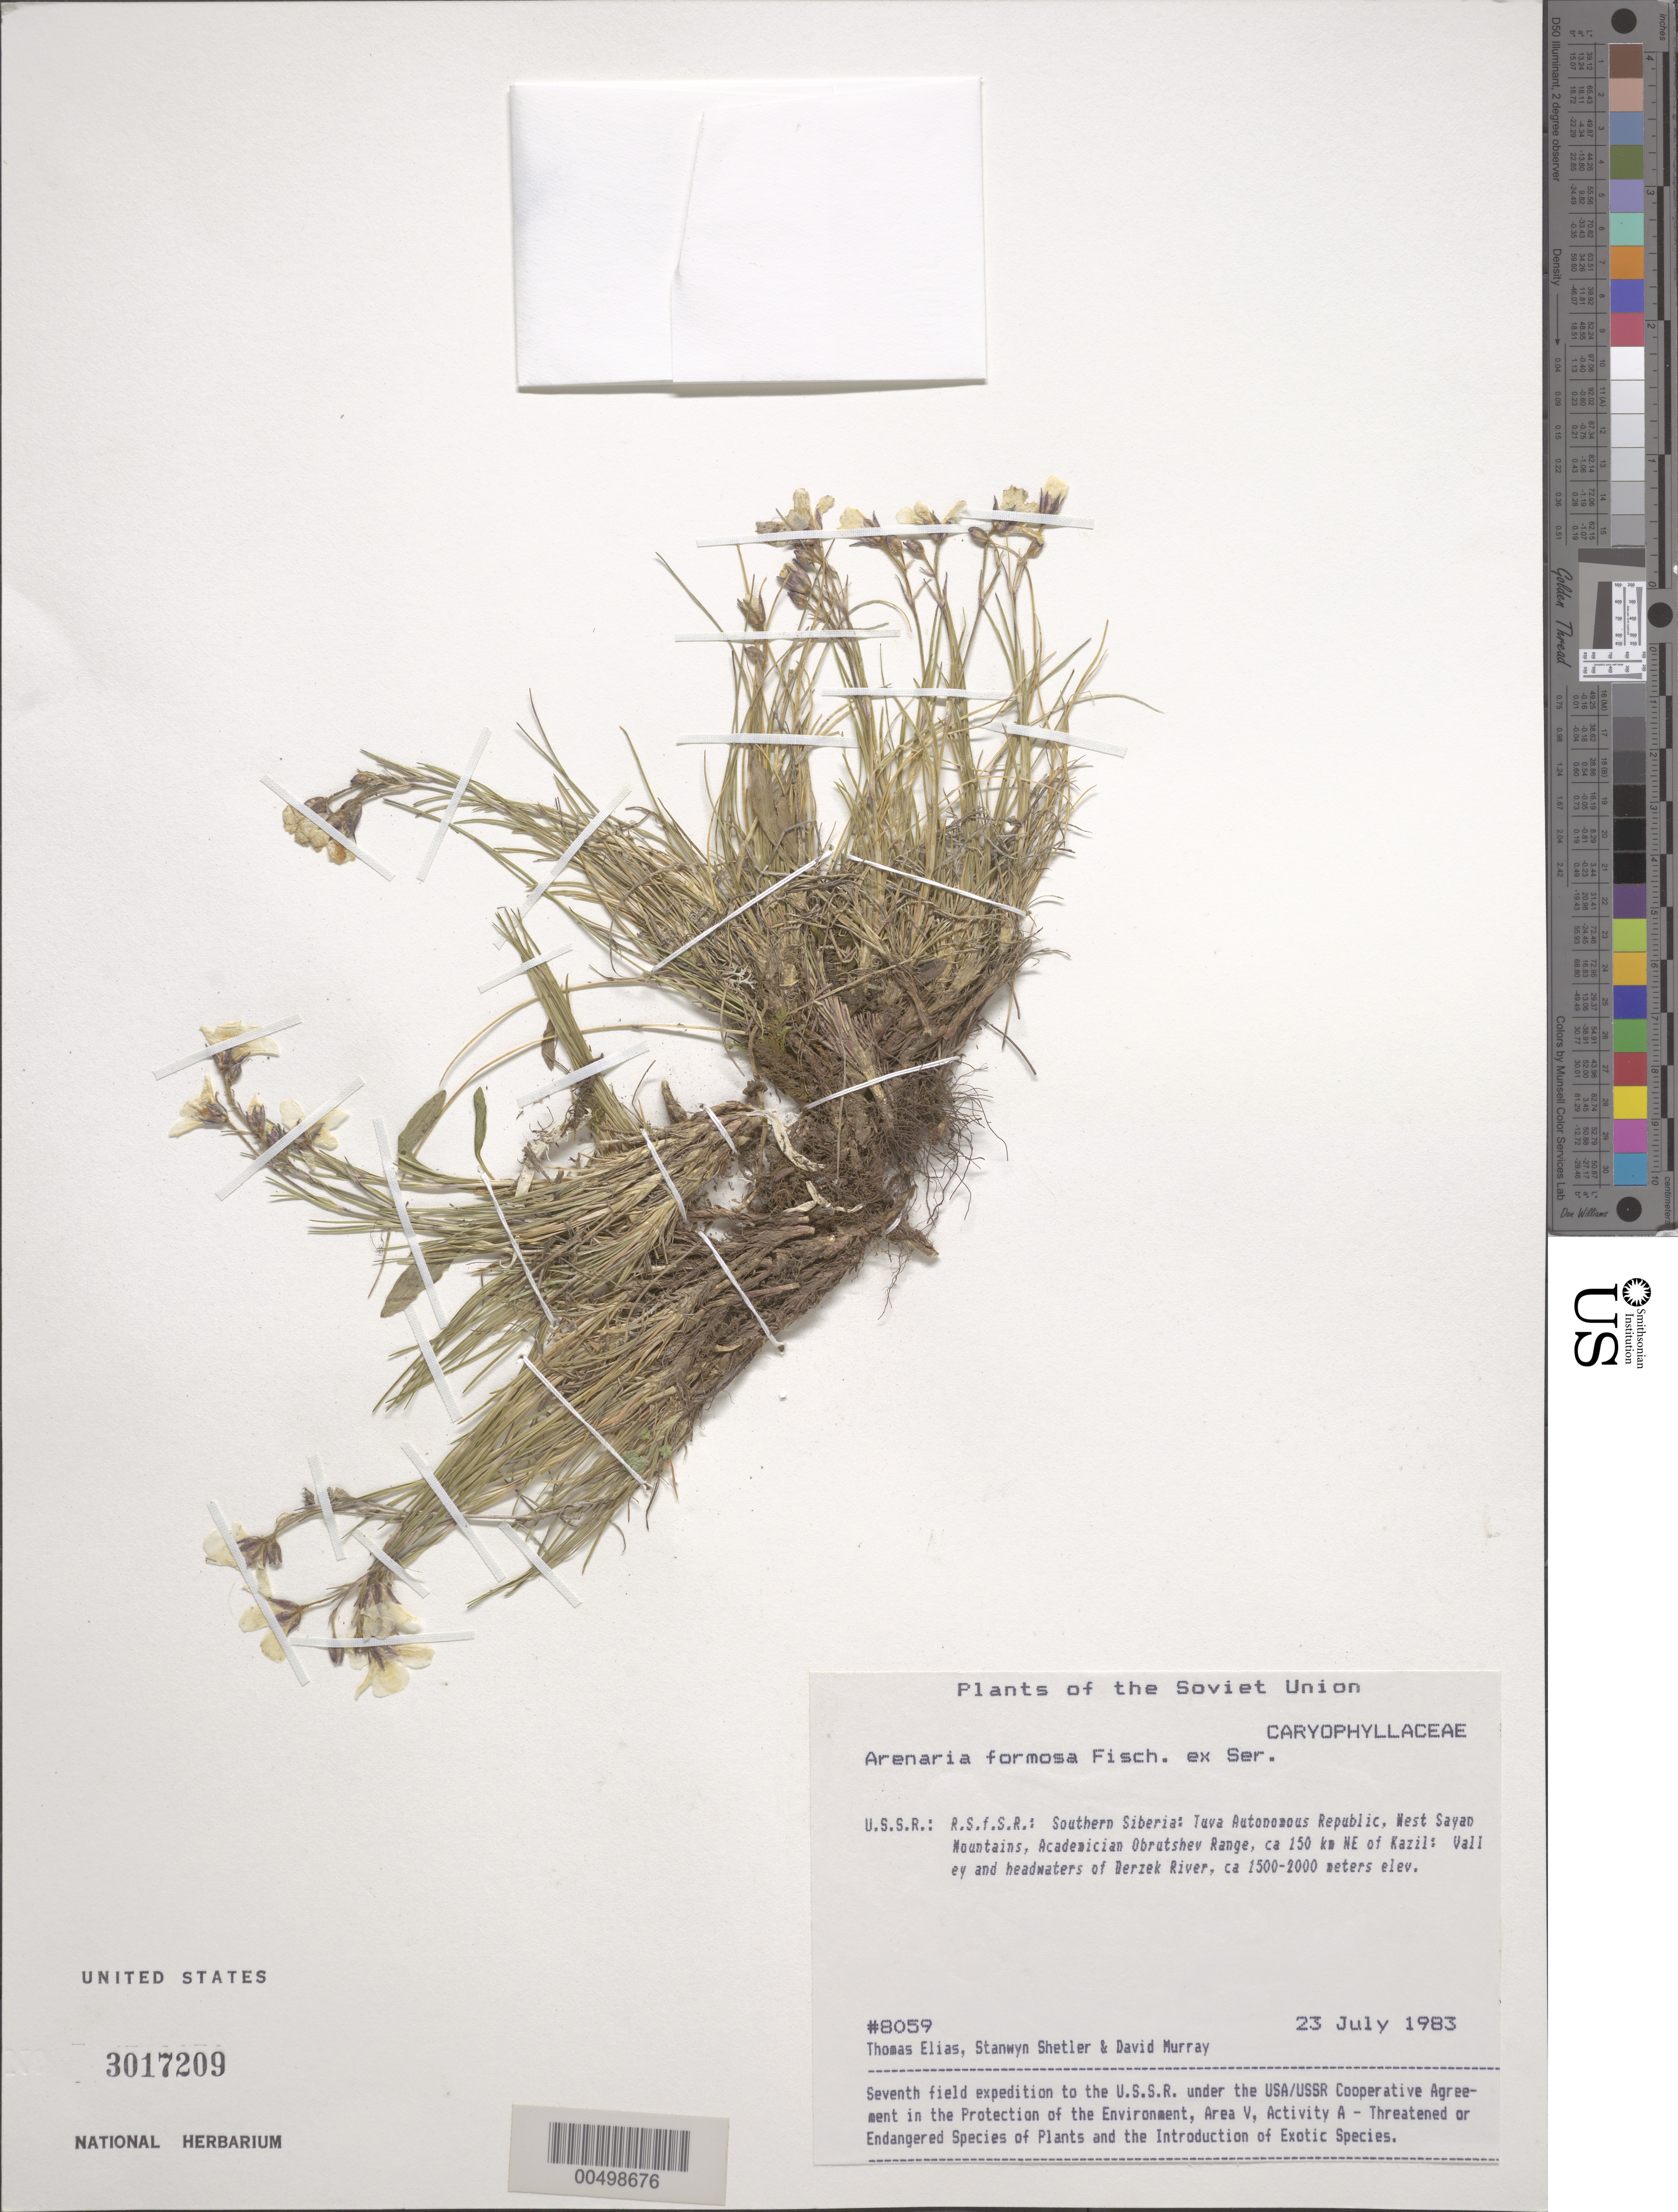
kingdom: Plantae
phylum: Tracheophyta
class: Magnoliopsida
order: Caryophyllales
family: Caryophyllaceae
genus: Eremogone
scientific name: Eremogone formosa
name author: (Fisch. ex Ser.) Fenzl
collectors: T. Elias, S. Shetler & D. F. Murray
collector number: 8059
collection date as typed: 23 Jul 1983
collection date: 1983-07-23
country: Russian Federation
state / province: Tuva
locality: West Sayan Mountains, Academician Obrutshev Range, ca. 150 km NE of Kazil [Kyzyl], Derzek River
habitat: valley and headwaters of river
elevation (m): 1500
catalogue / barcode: US 3017209